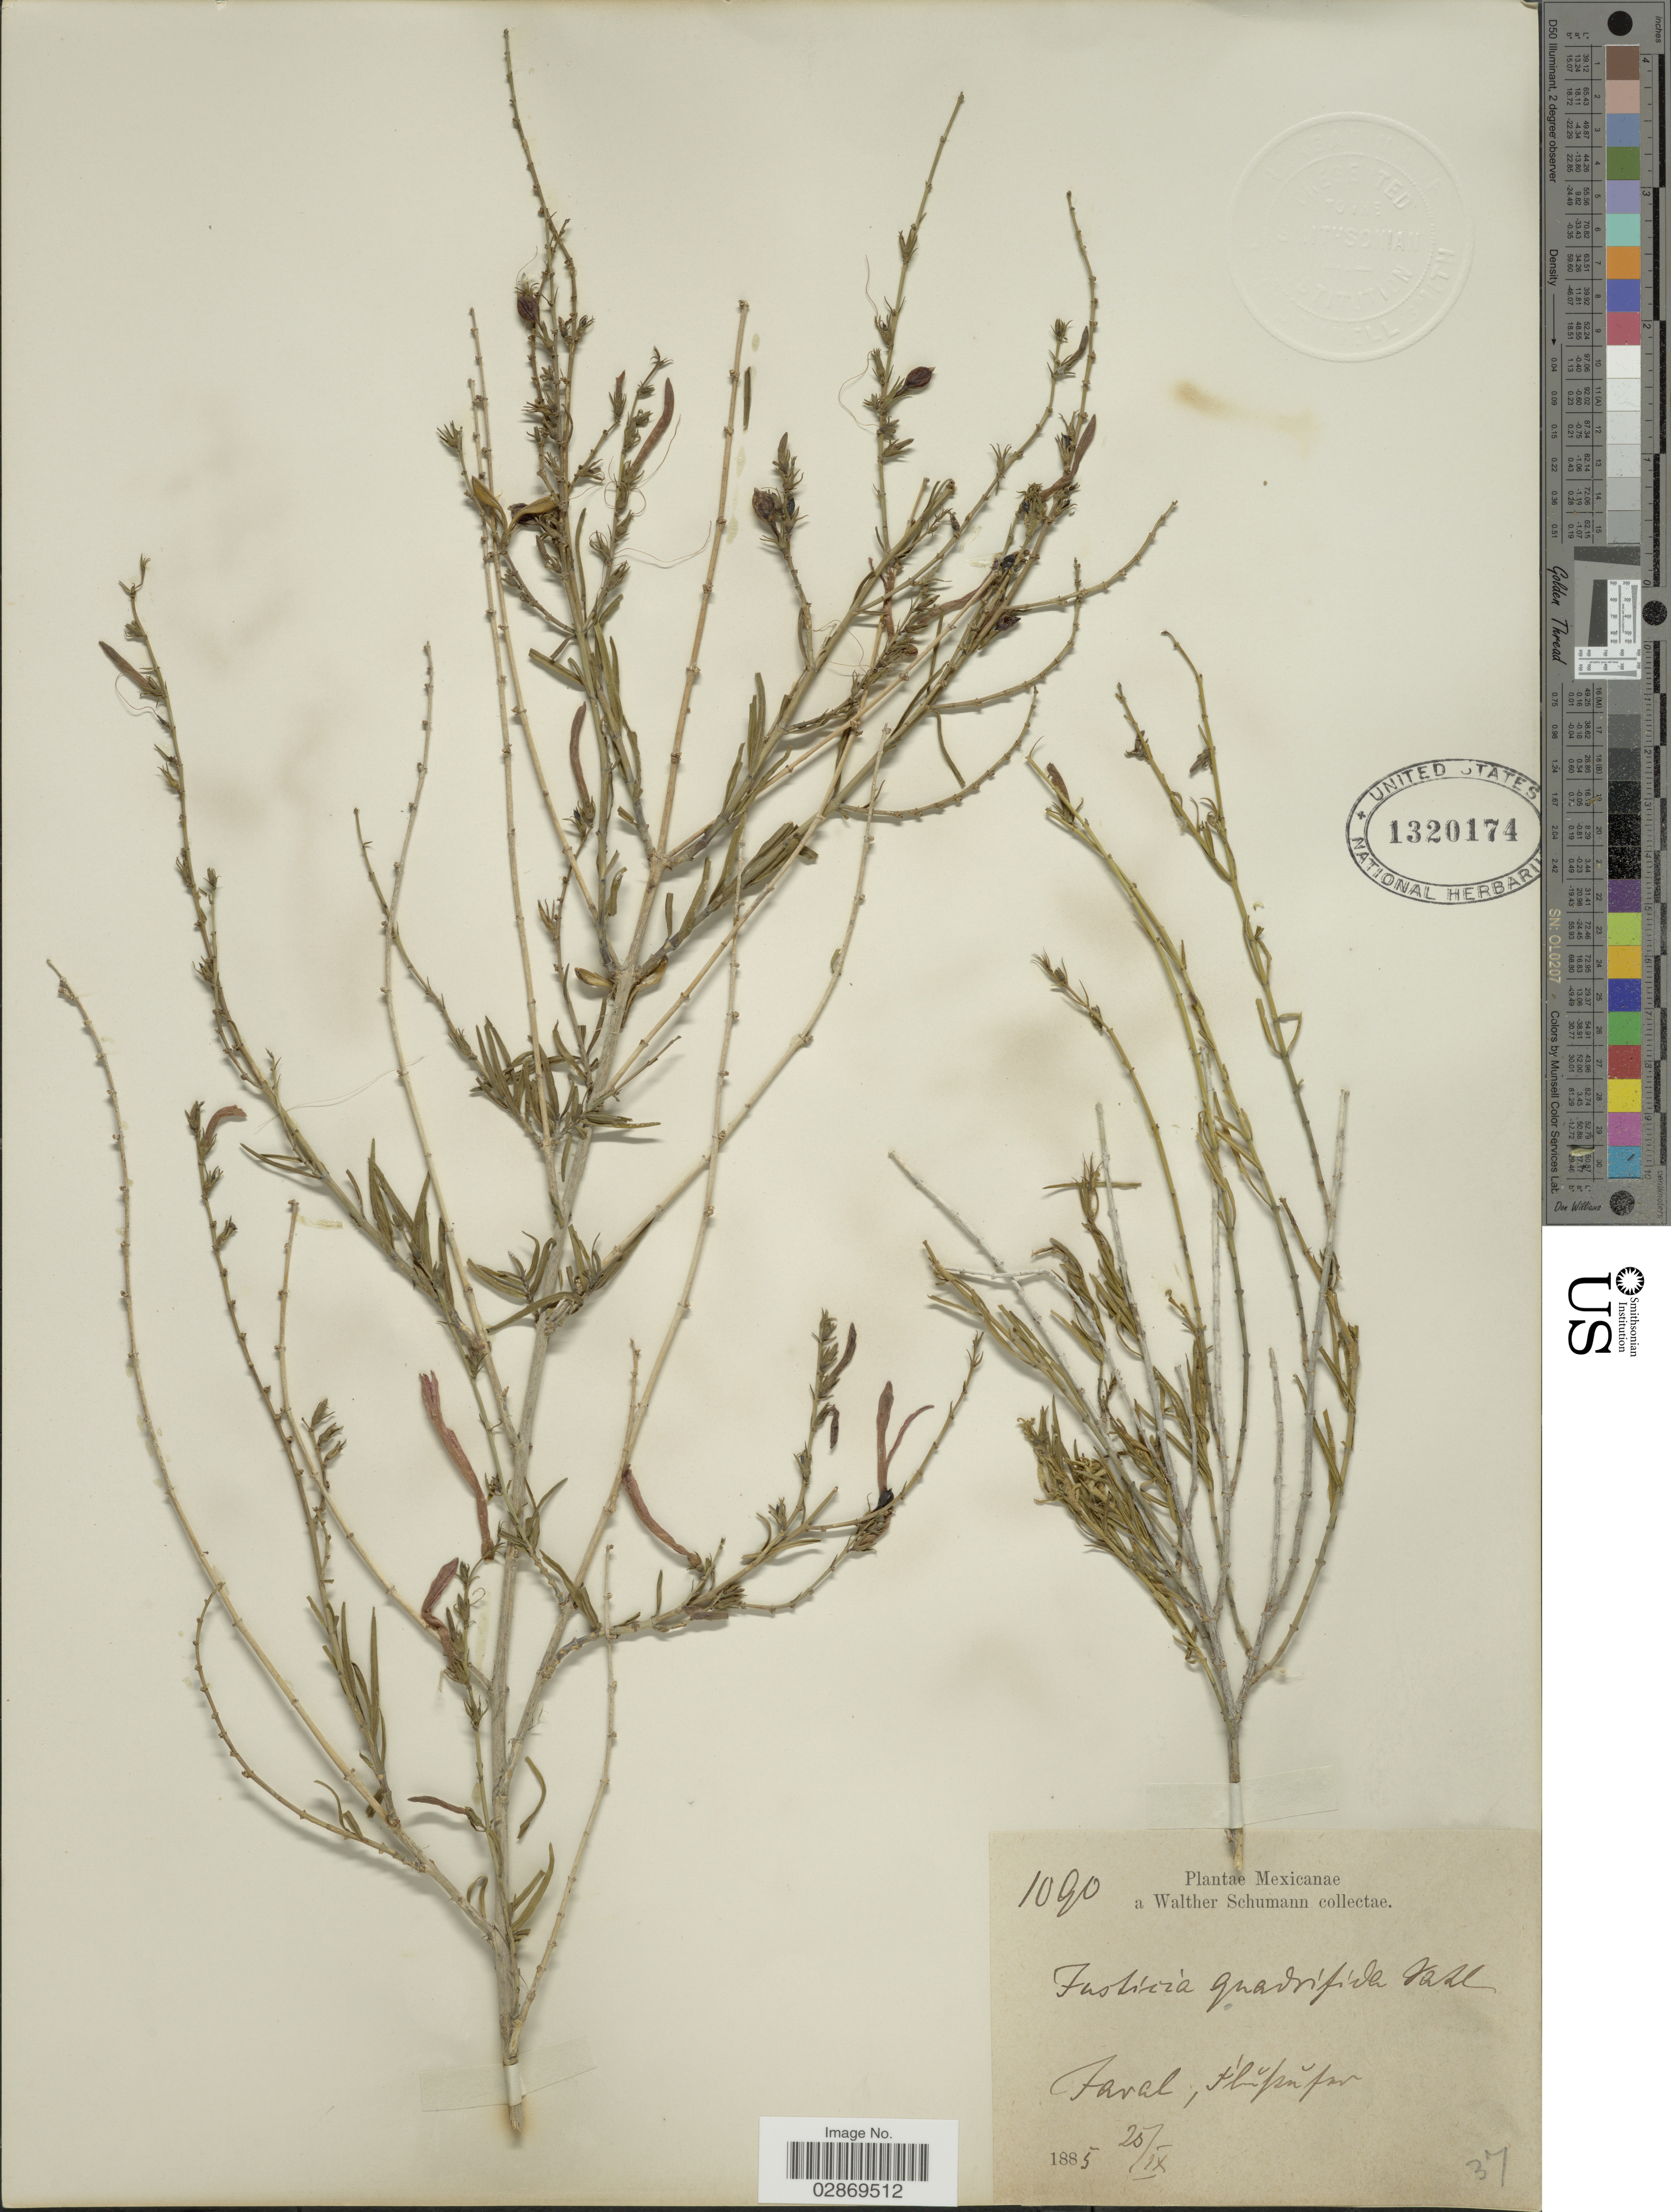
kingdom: Plantae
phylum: Tracheophyta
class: Magnoliopsida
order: Lamiales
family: Acanthaceae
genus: Anisacanthus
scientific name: Anisacanthus quadrifidus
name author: (Vahl) Nees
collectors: W. Schumann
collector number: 1090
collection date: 1885-09-25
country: Mexico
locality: Faral, Flipinapav [interpreted].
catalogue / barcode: US 1320174